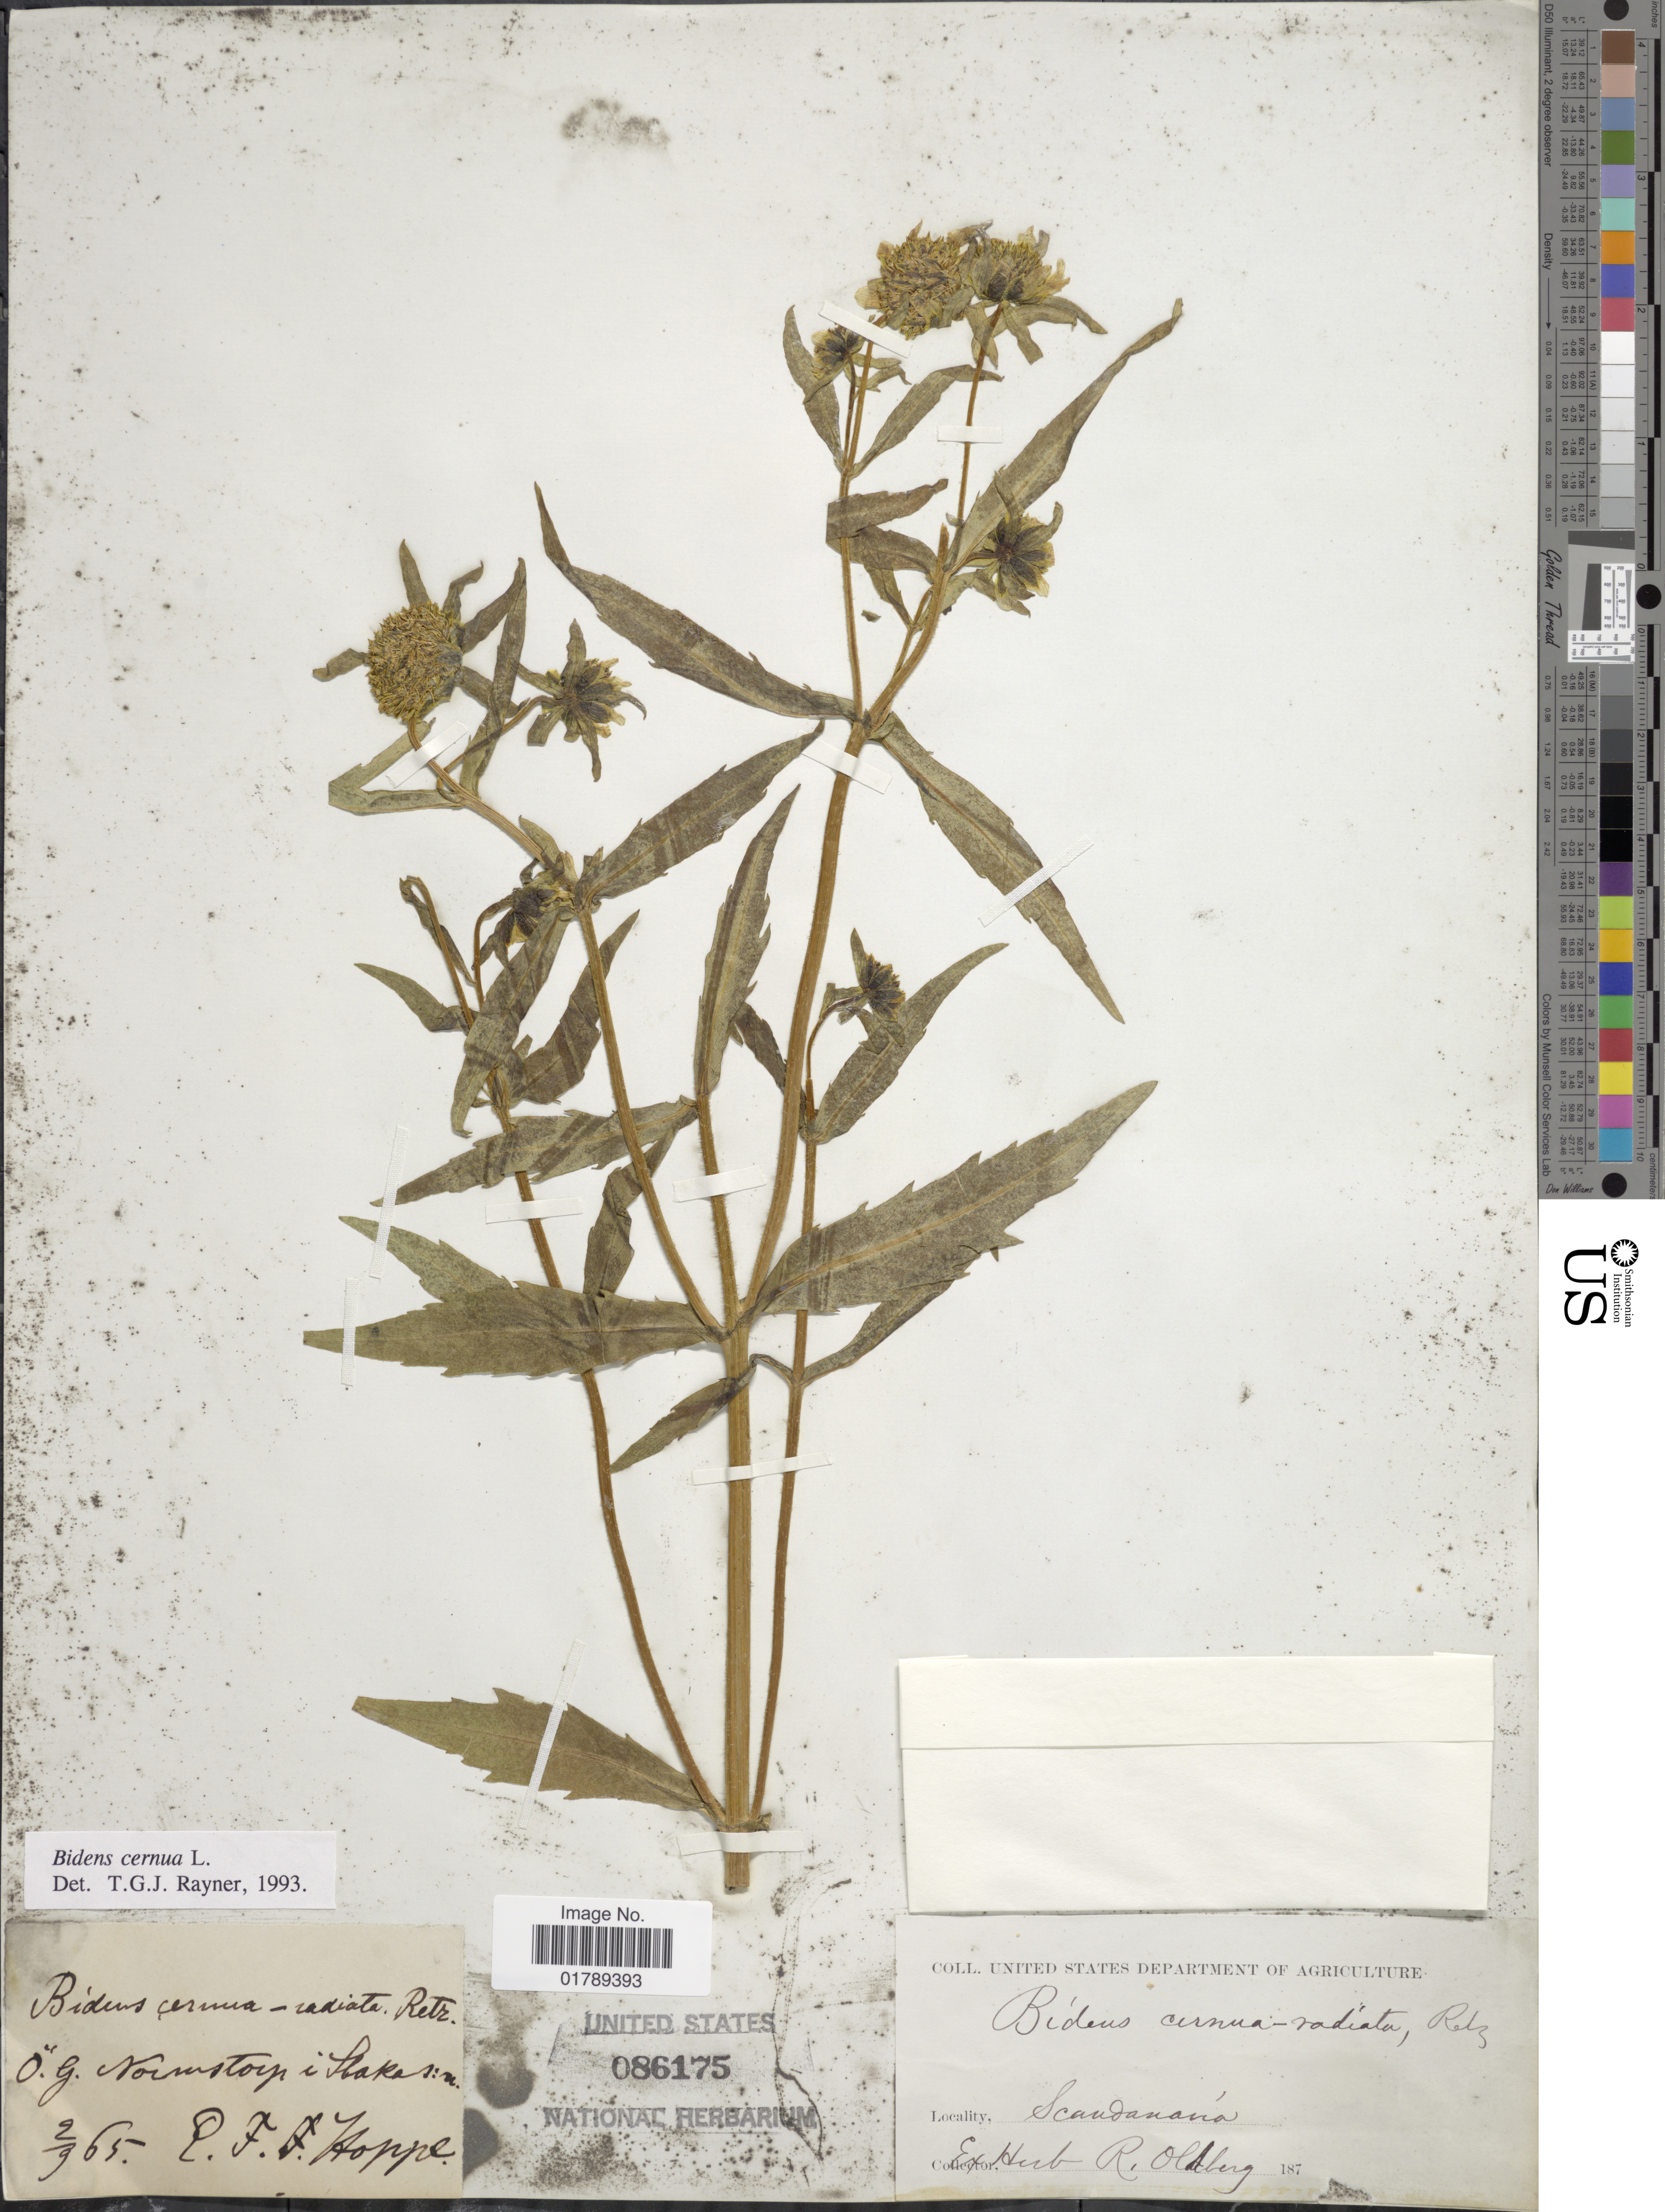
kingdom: Plantae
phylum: Tracheophyta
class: Magnoliopsida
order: Asterales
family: Asteraceae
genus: Bidens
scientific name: Bidens cernua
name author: L.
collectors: E. F. Hoppe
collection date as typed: Transcribed d/m/y: 2/9/65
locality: O. G. Normstoyn i Slake [interpreted]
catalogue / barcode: US 86175